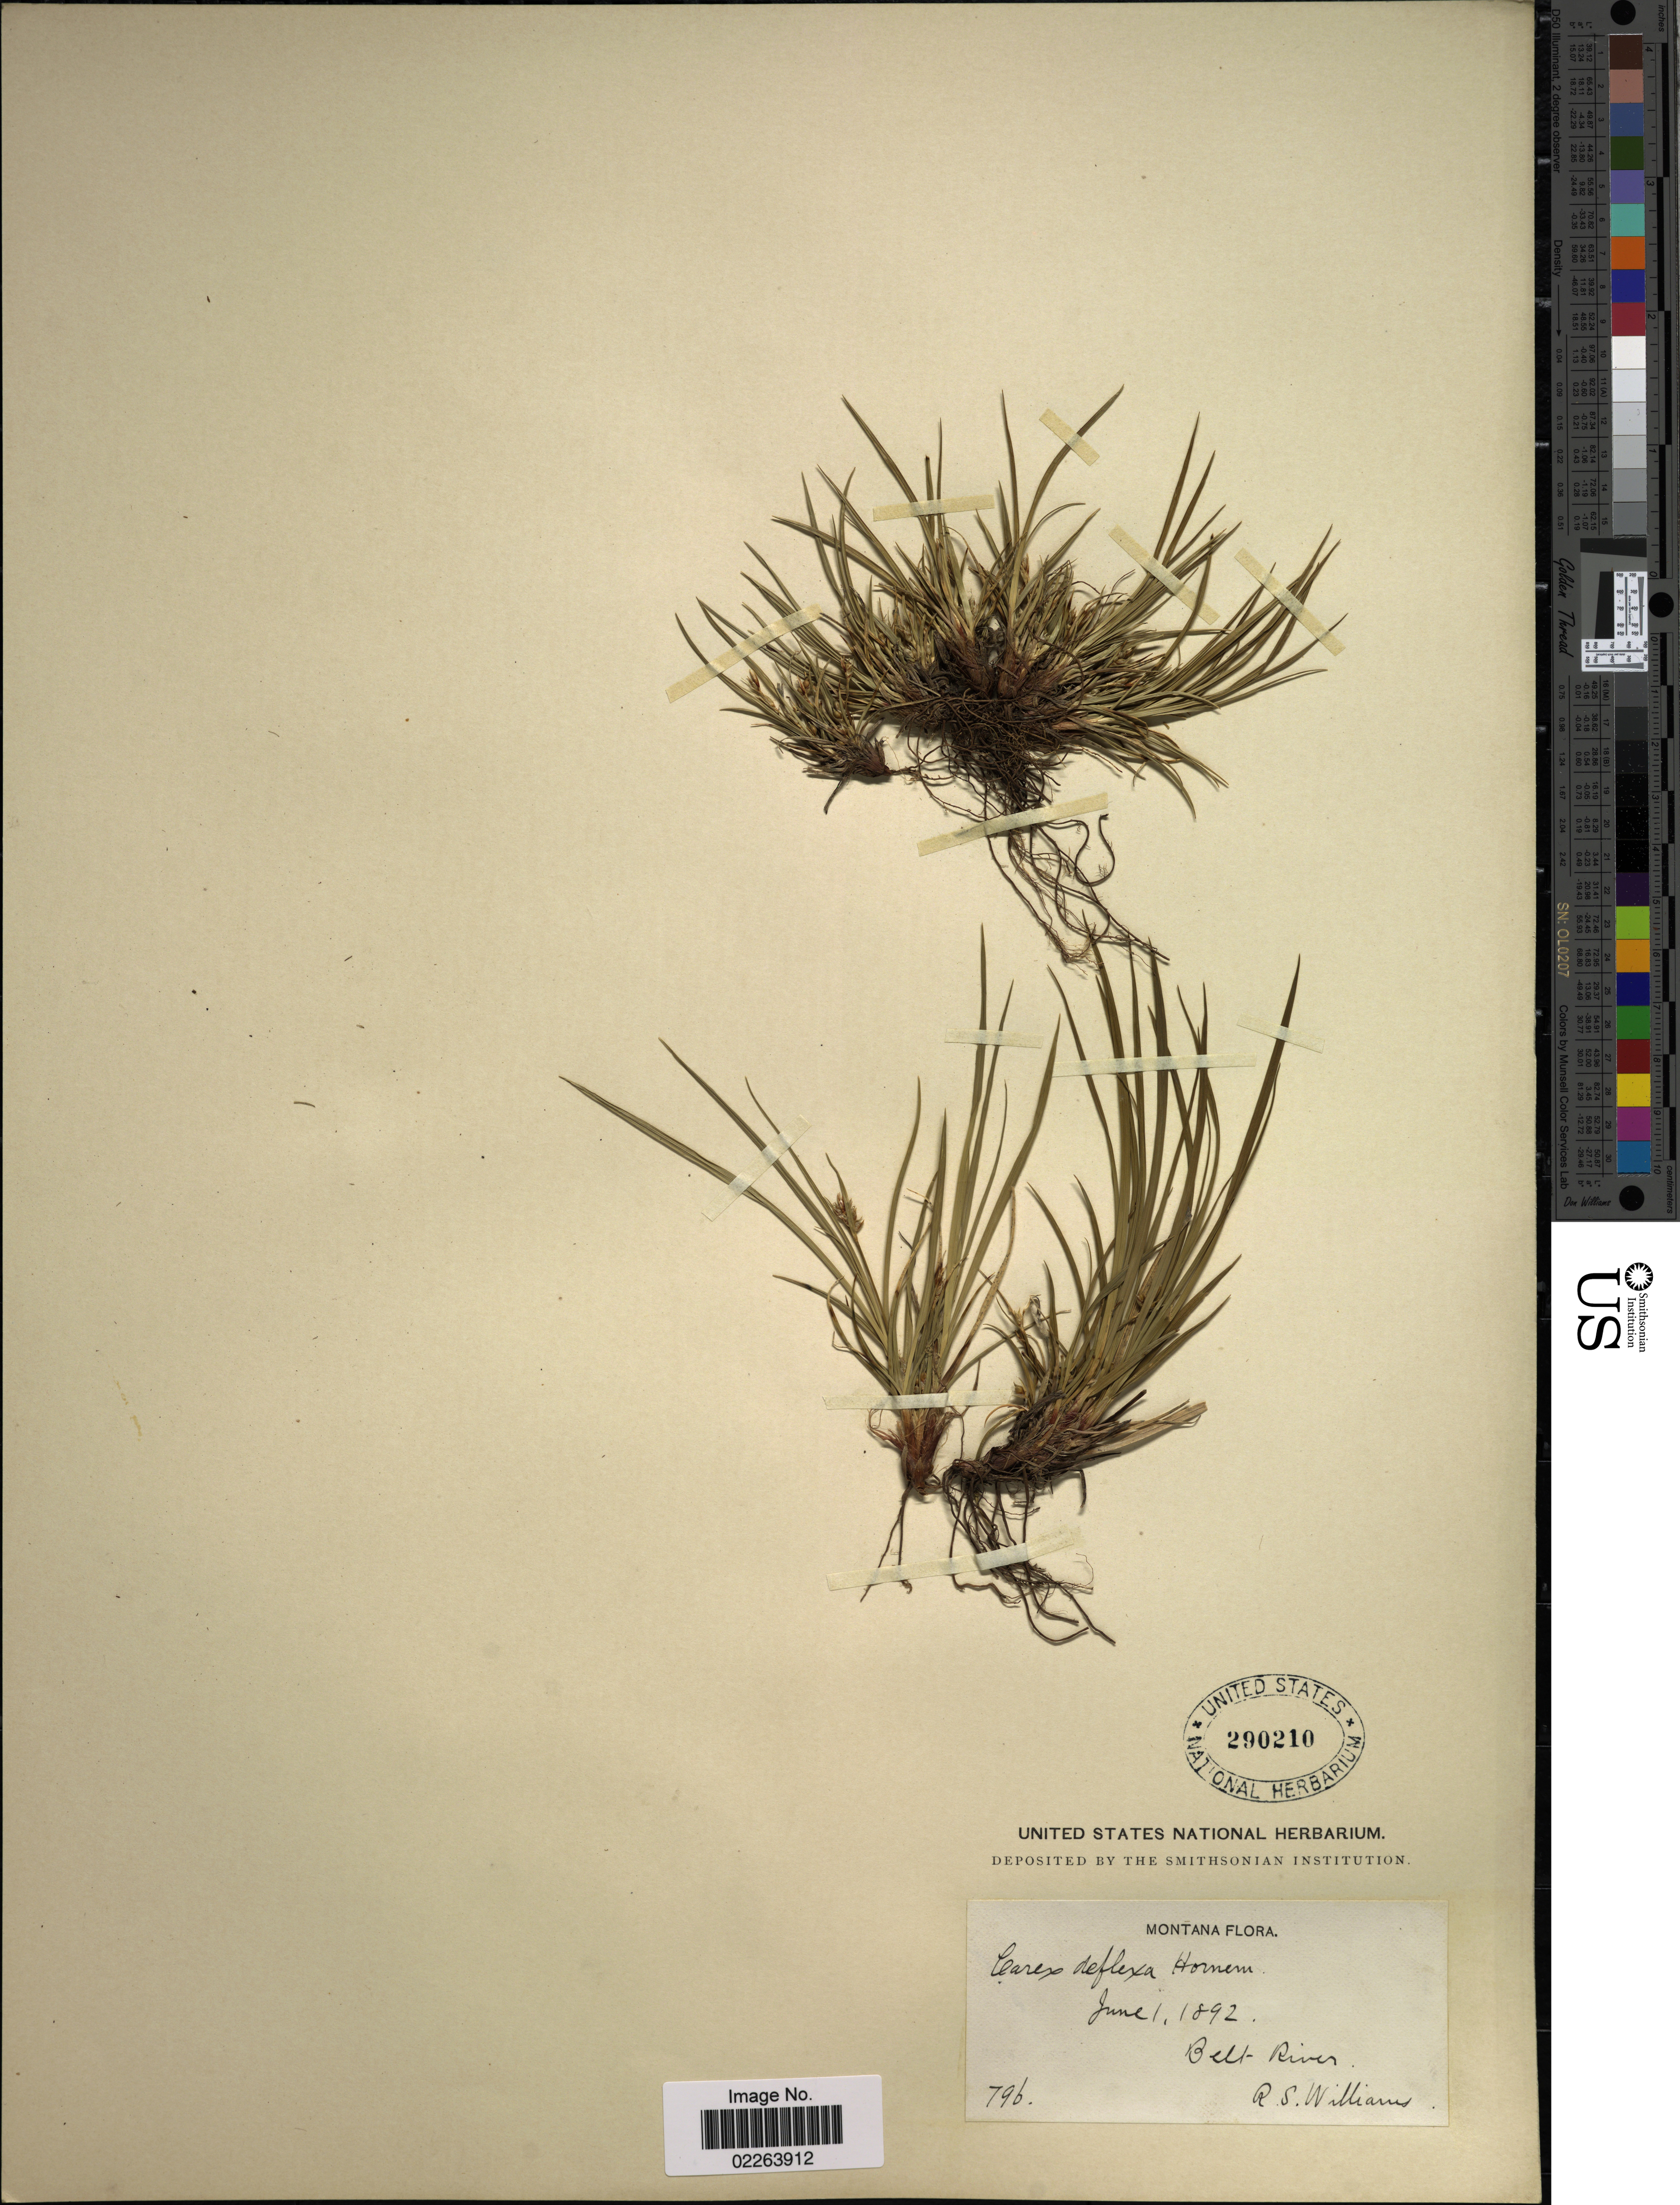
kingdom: Plantae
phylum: Tracheophyta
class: Liliopsida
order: Poales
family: Cyperaceae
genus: Carex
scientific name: Carex deflexa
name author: Hornem.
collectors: R. S. Williams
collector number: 796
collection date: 1892-06-01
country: United States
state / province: Montana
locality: Belt River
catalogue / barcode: US 290210